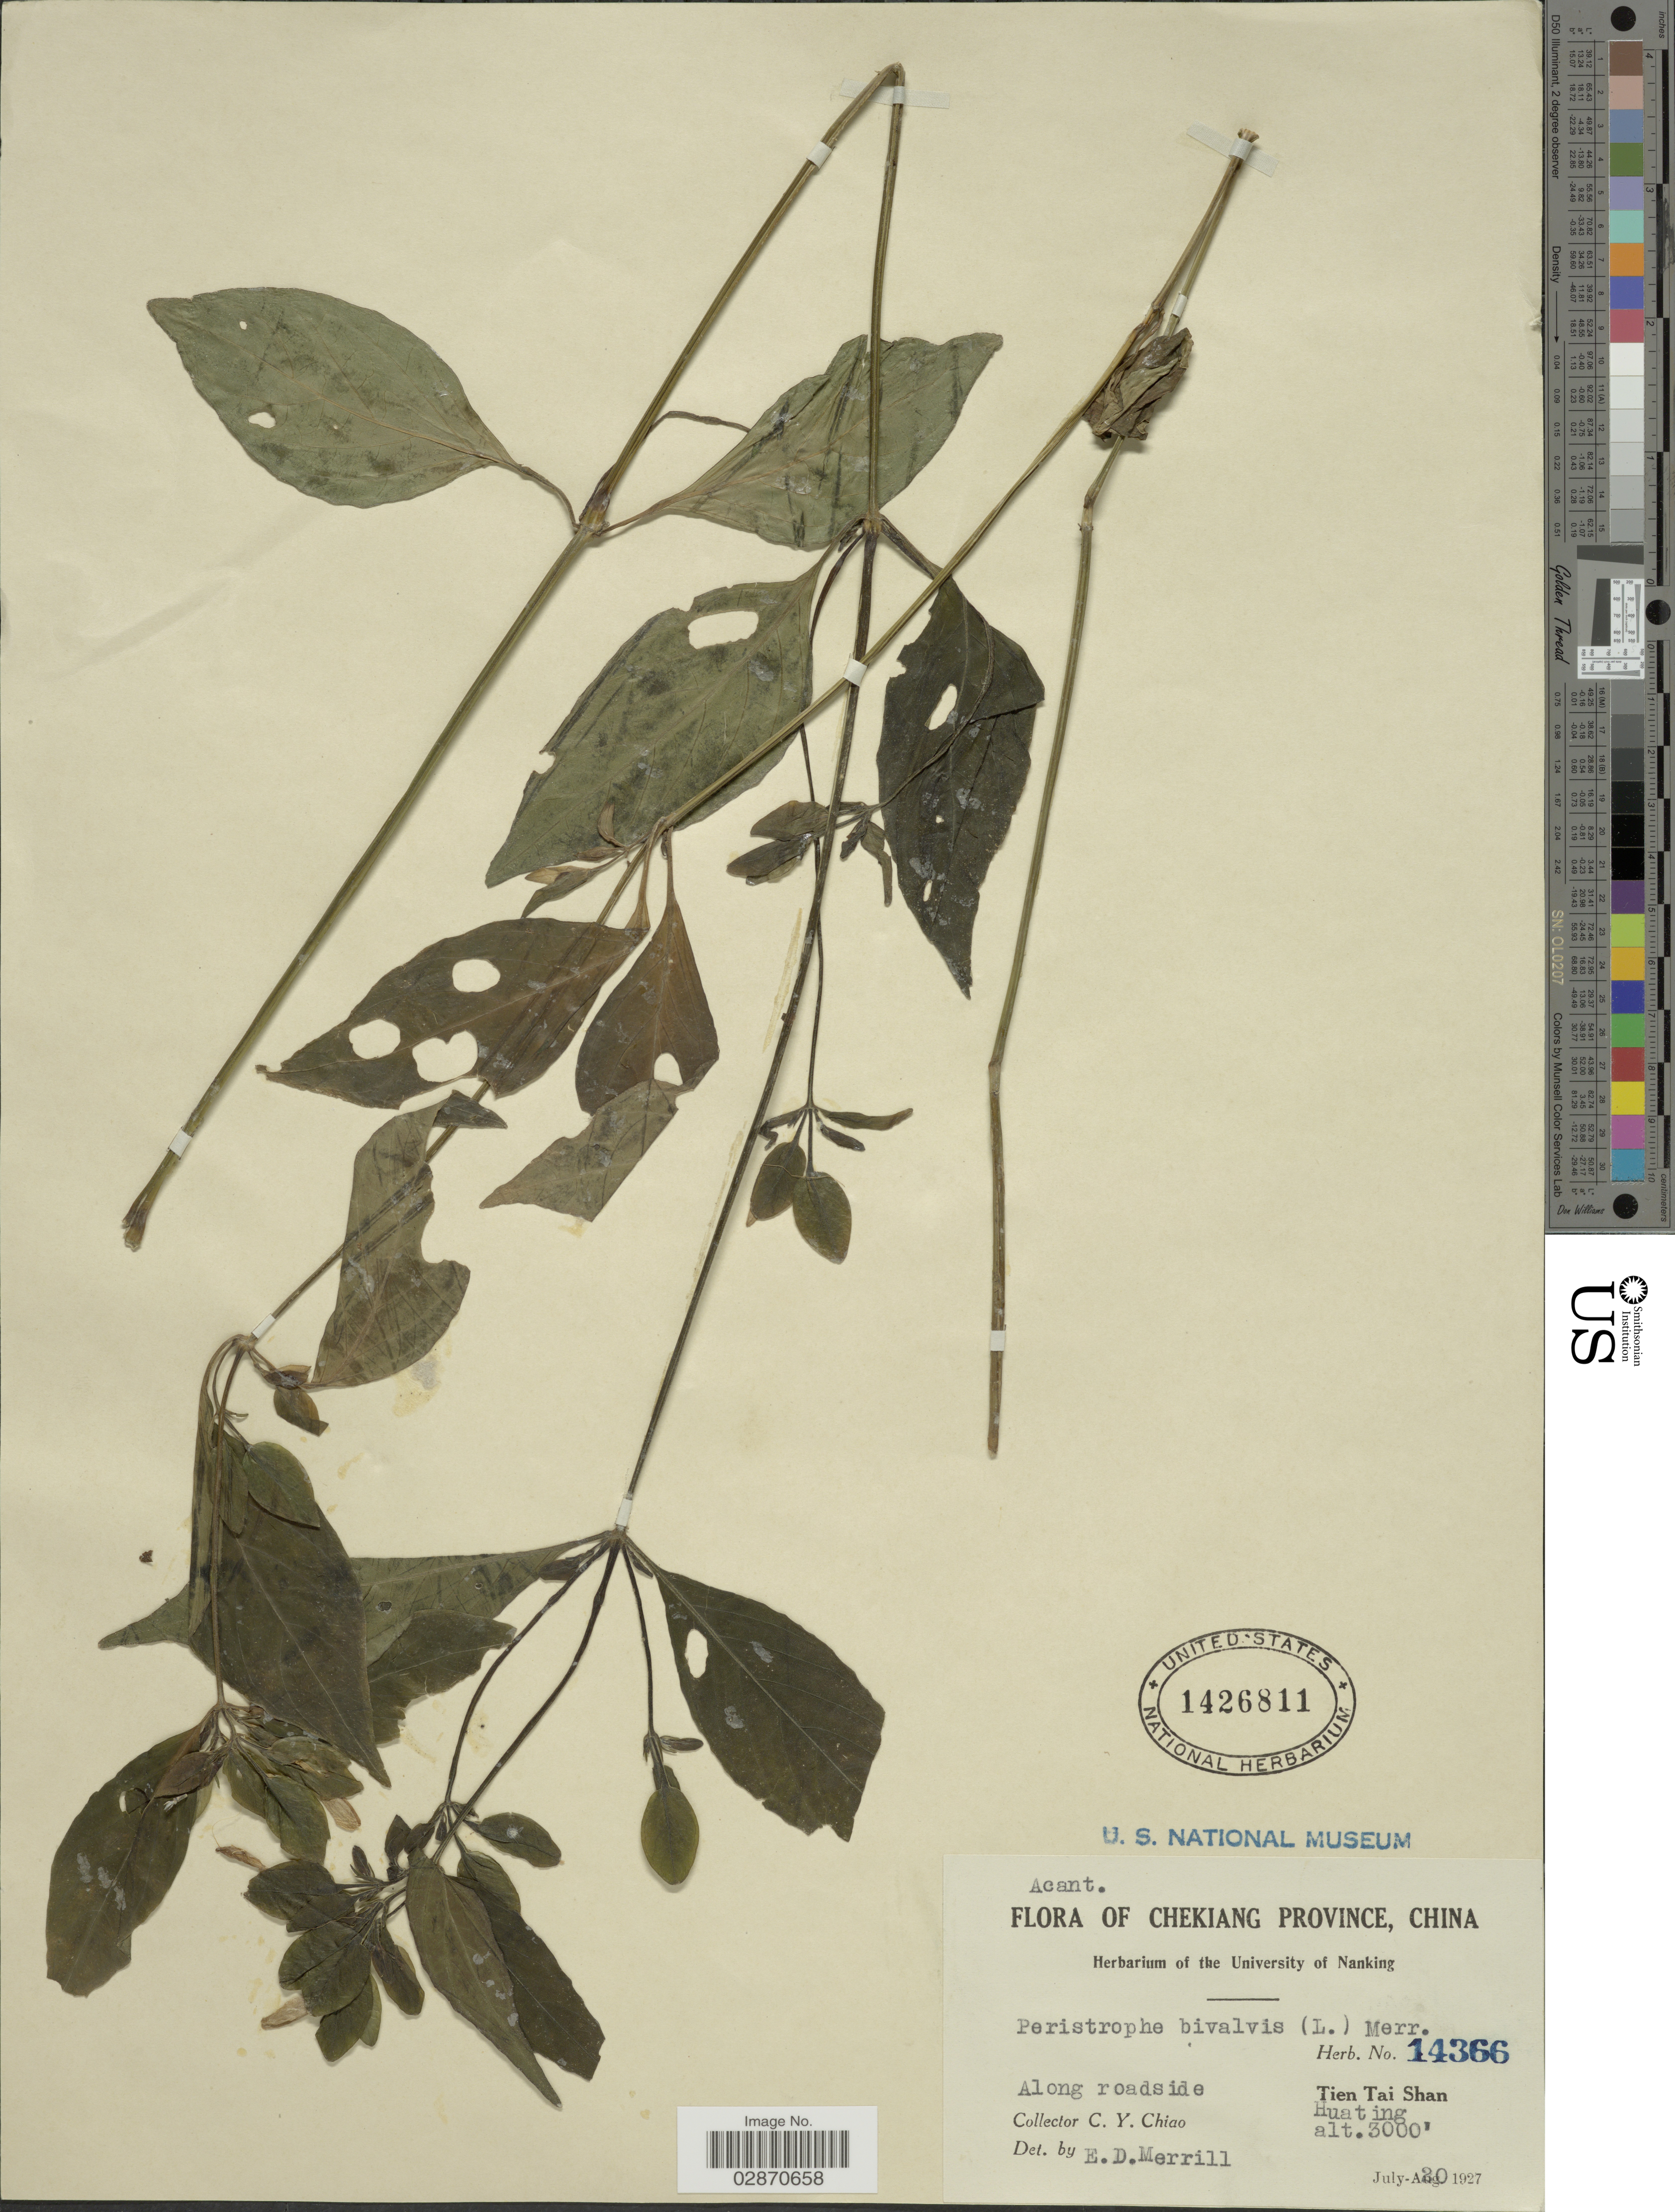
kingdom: Plantae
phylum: Tracheophyta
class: Magnoliopsida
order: Lamiales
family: Acanthaceae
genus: Peristrophe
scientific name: Peristrophe bivalvis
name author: (L.) Merr.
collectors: C. Y. Chiao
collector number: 14366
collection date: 1927-07-20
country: China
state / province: Zhejiang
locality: Chekiang Province. Along roadside. Tien Tai Shan. Huating.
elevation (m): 914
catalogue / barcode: US 1426811